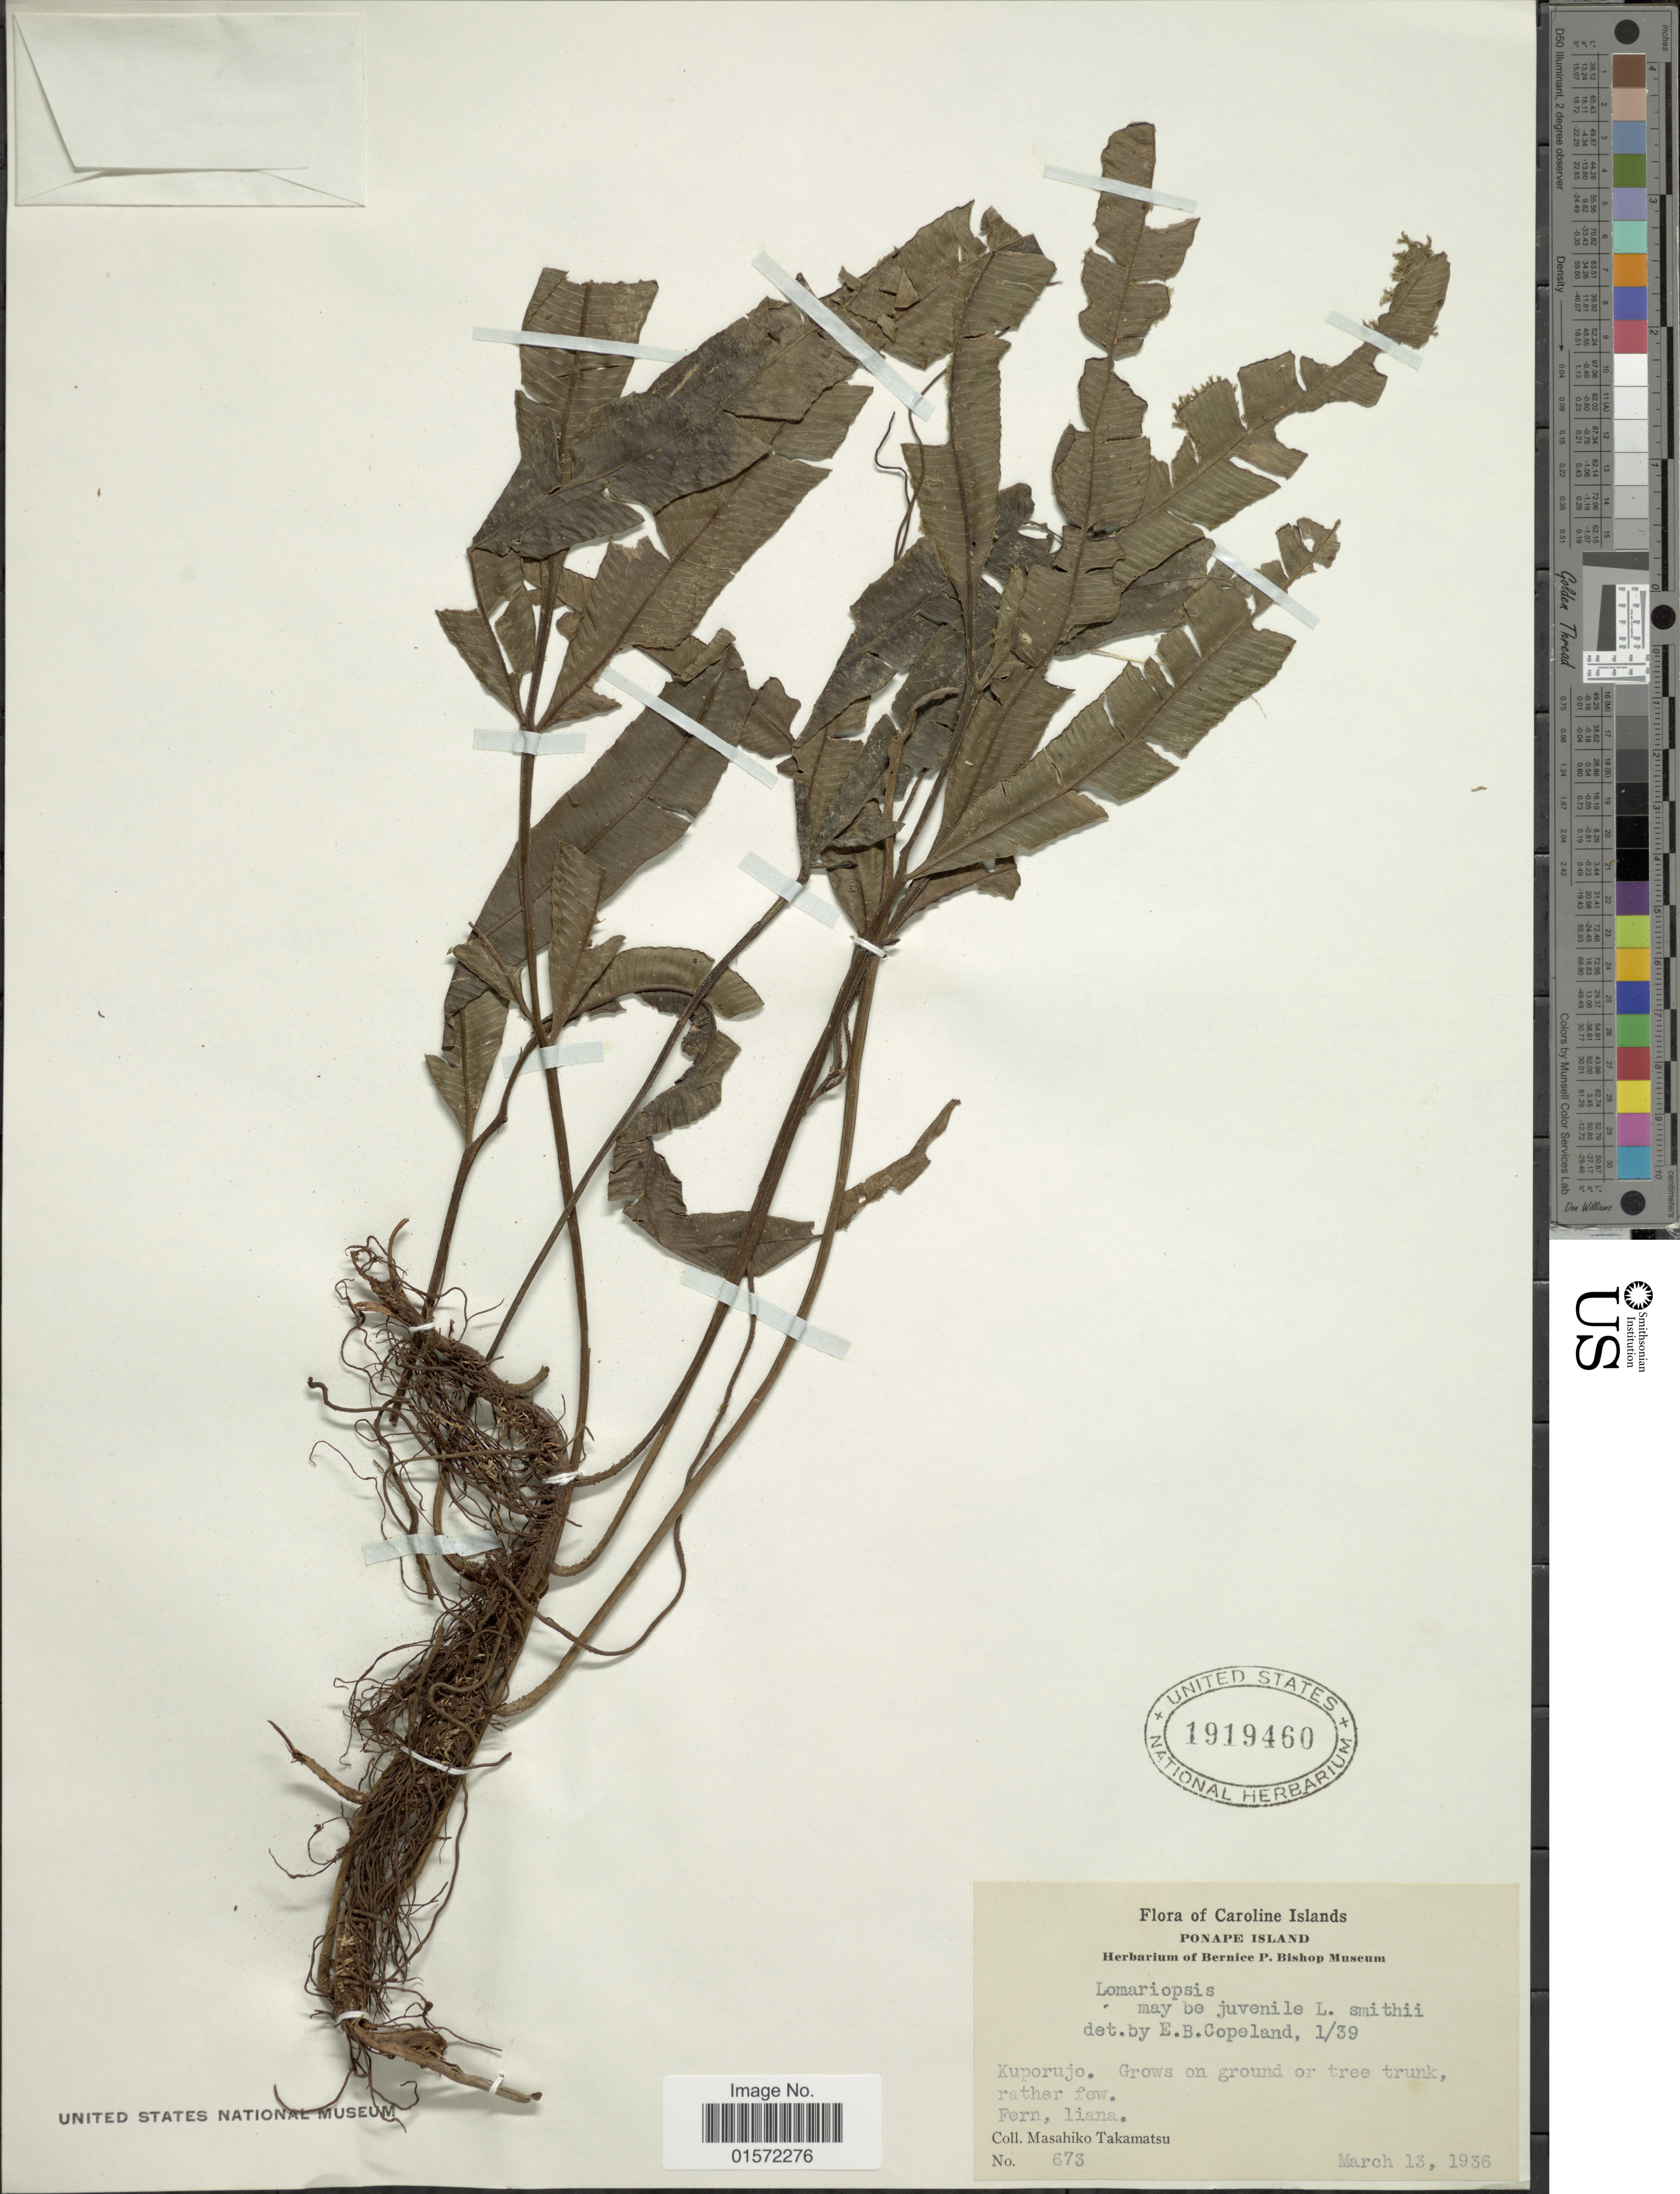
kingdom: Plantae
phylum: Tracheophyta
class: Polypodiopsida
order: Polypodiales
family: Lomariopsidaceae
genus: Lomariopsis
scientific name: Lomariopsis sp.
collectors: M. Takamatsu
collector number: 673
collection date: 1936-03-13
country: Micronesia, Federated States of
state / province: Pohnpei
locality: Caroline Islands, Ponape Island, Kuporujo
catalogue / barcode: US 1919460